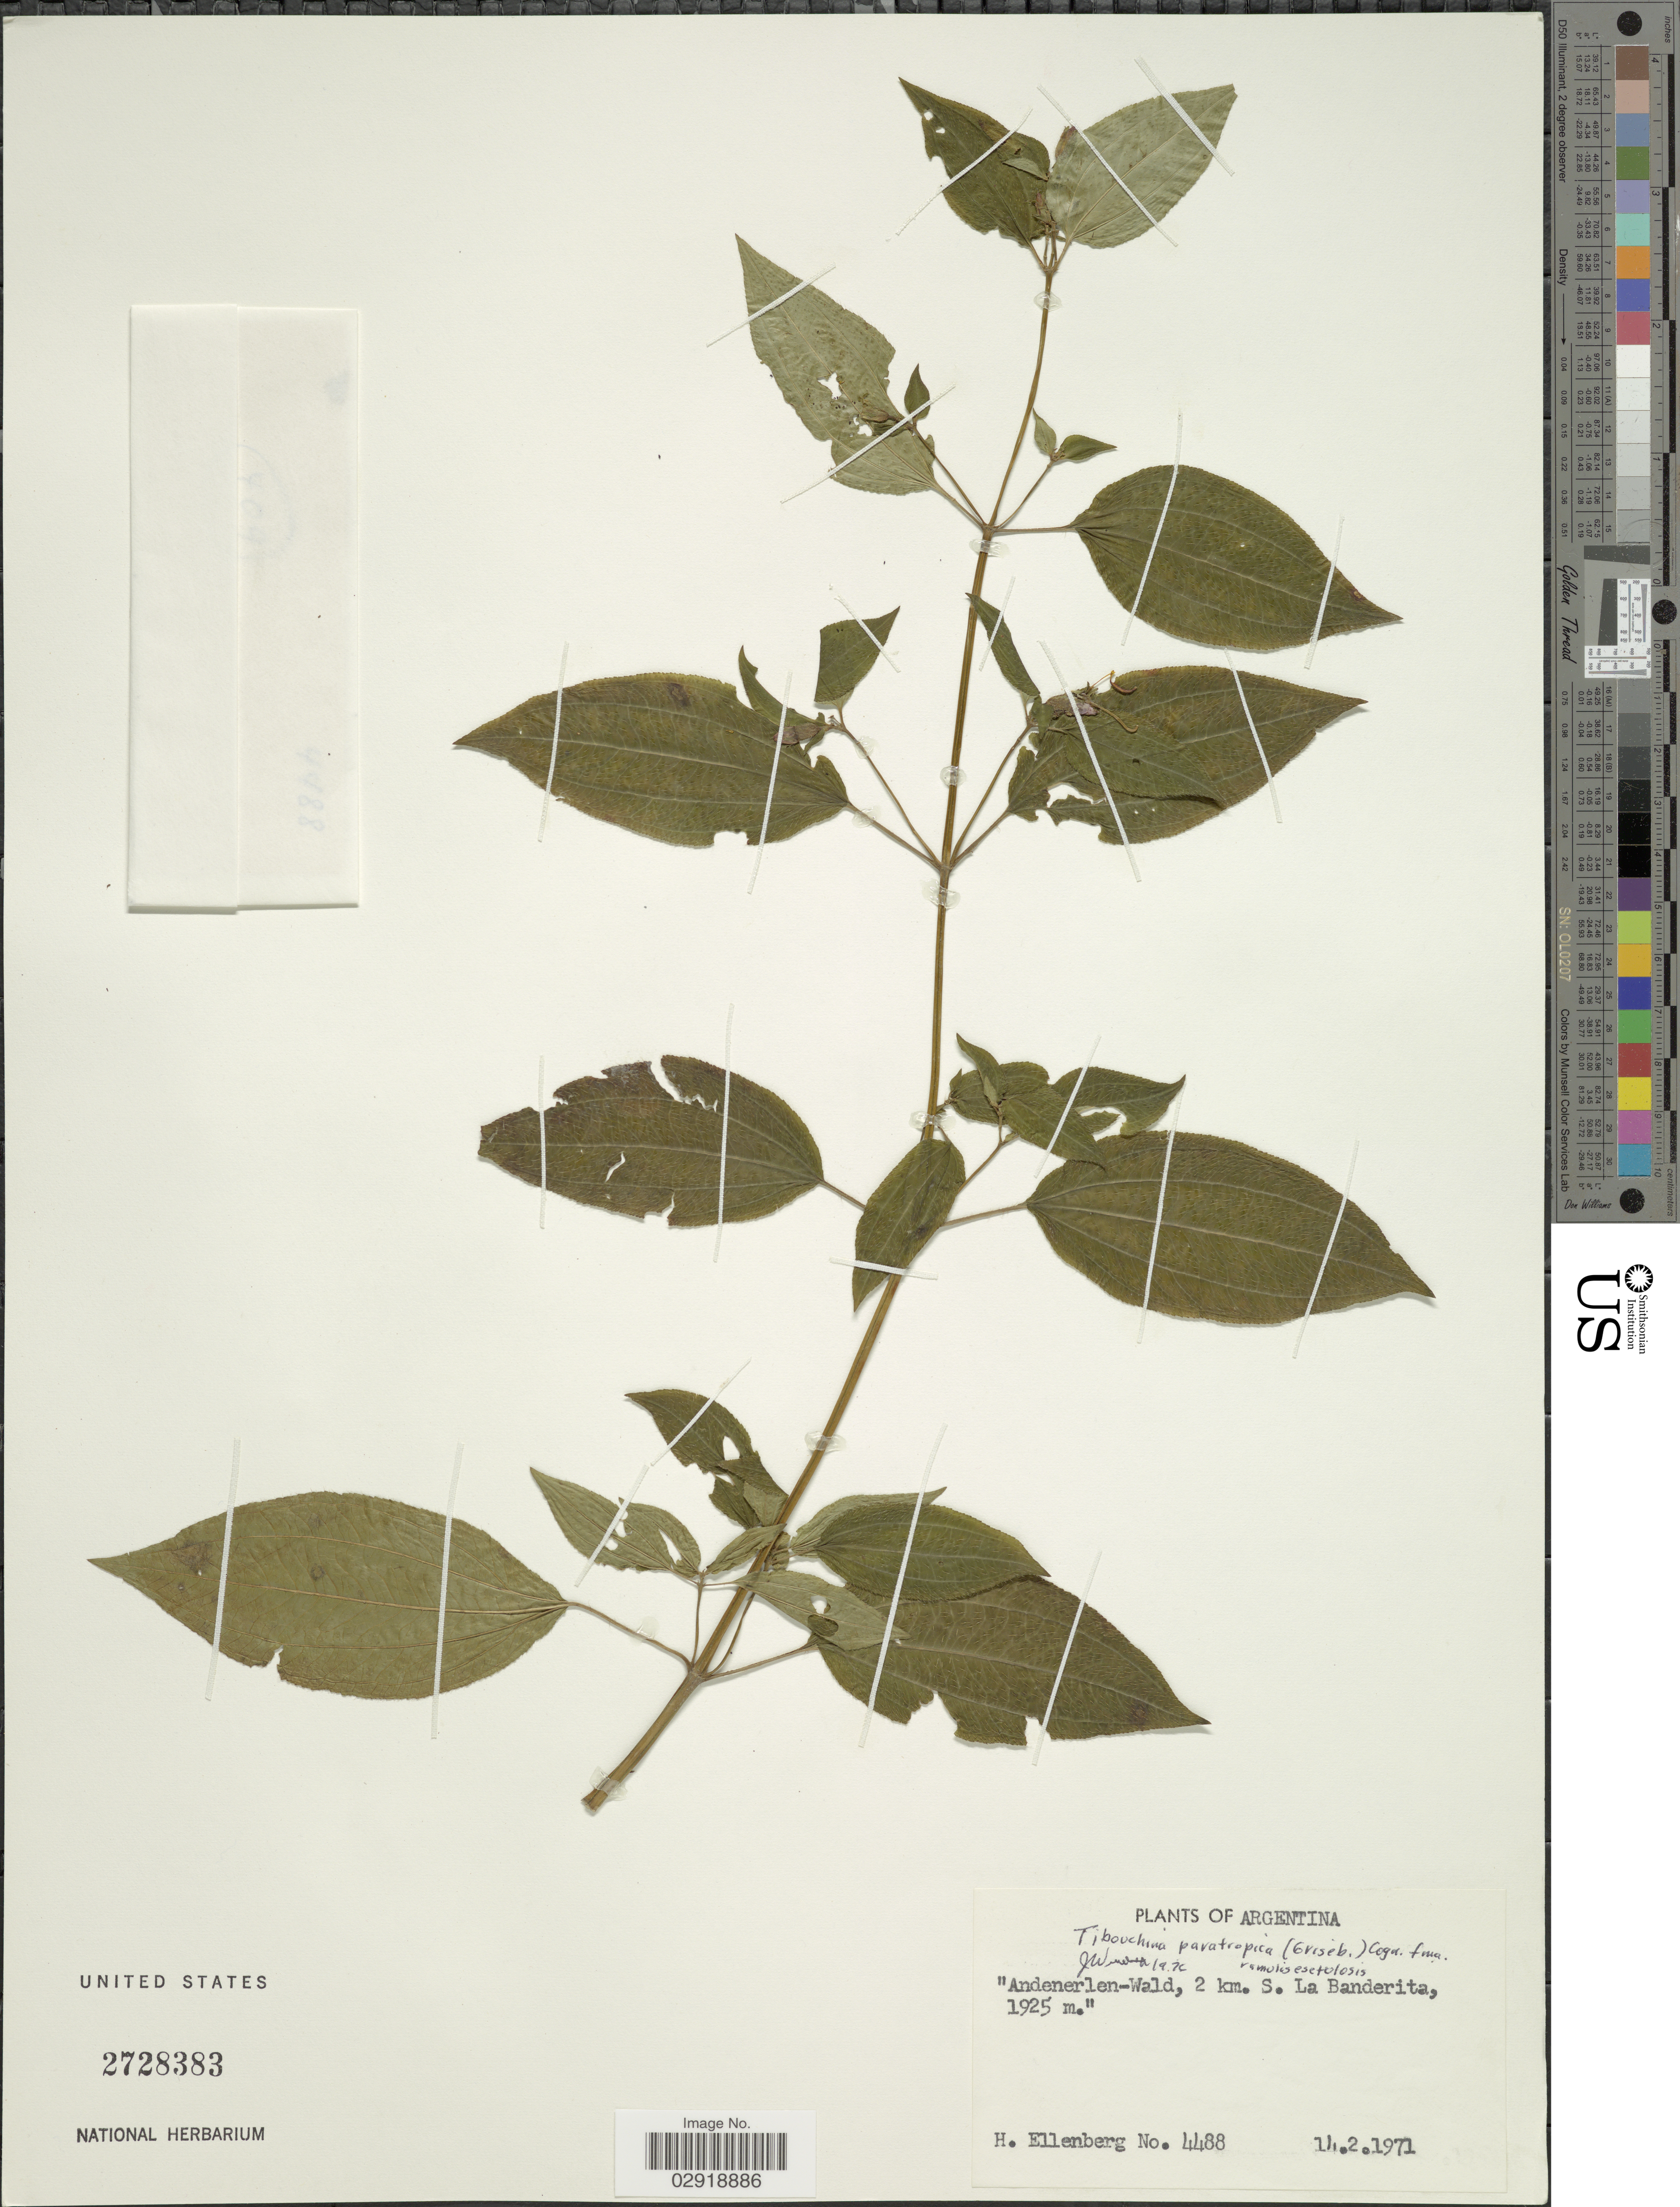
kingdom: Plantae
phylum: Tracheophyta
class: Magnoliopsida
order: Myrtales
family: Melastomataceae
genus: Chaetogastra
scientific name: Chaetogastra paratropica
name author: (Griseb.) P.J.F. Guim. & Michelang.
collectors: H. Ellenberg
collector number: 4488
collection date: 1971-02-14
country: Argentina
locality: Andenerlen-Wald, 2 km. S. of La Banderita.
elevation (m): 1925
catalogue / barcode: US 2728383